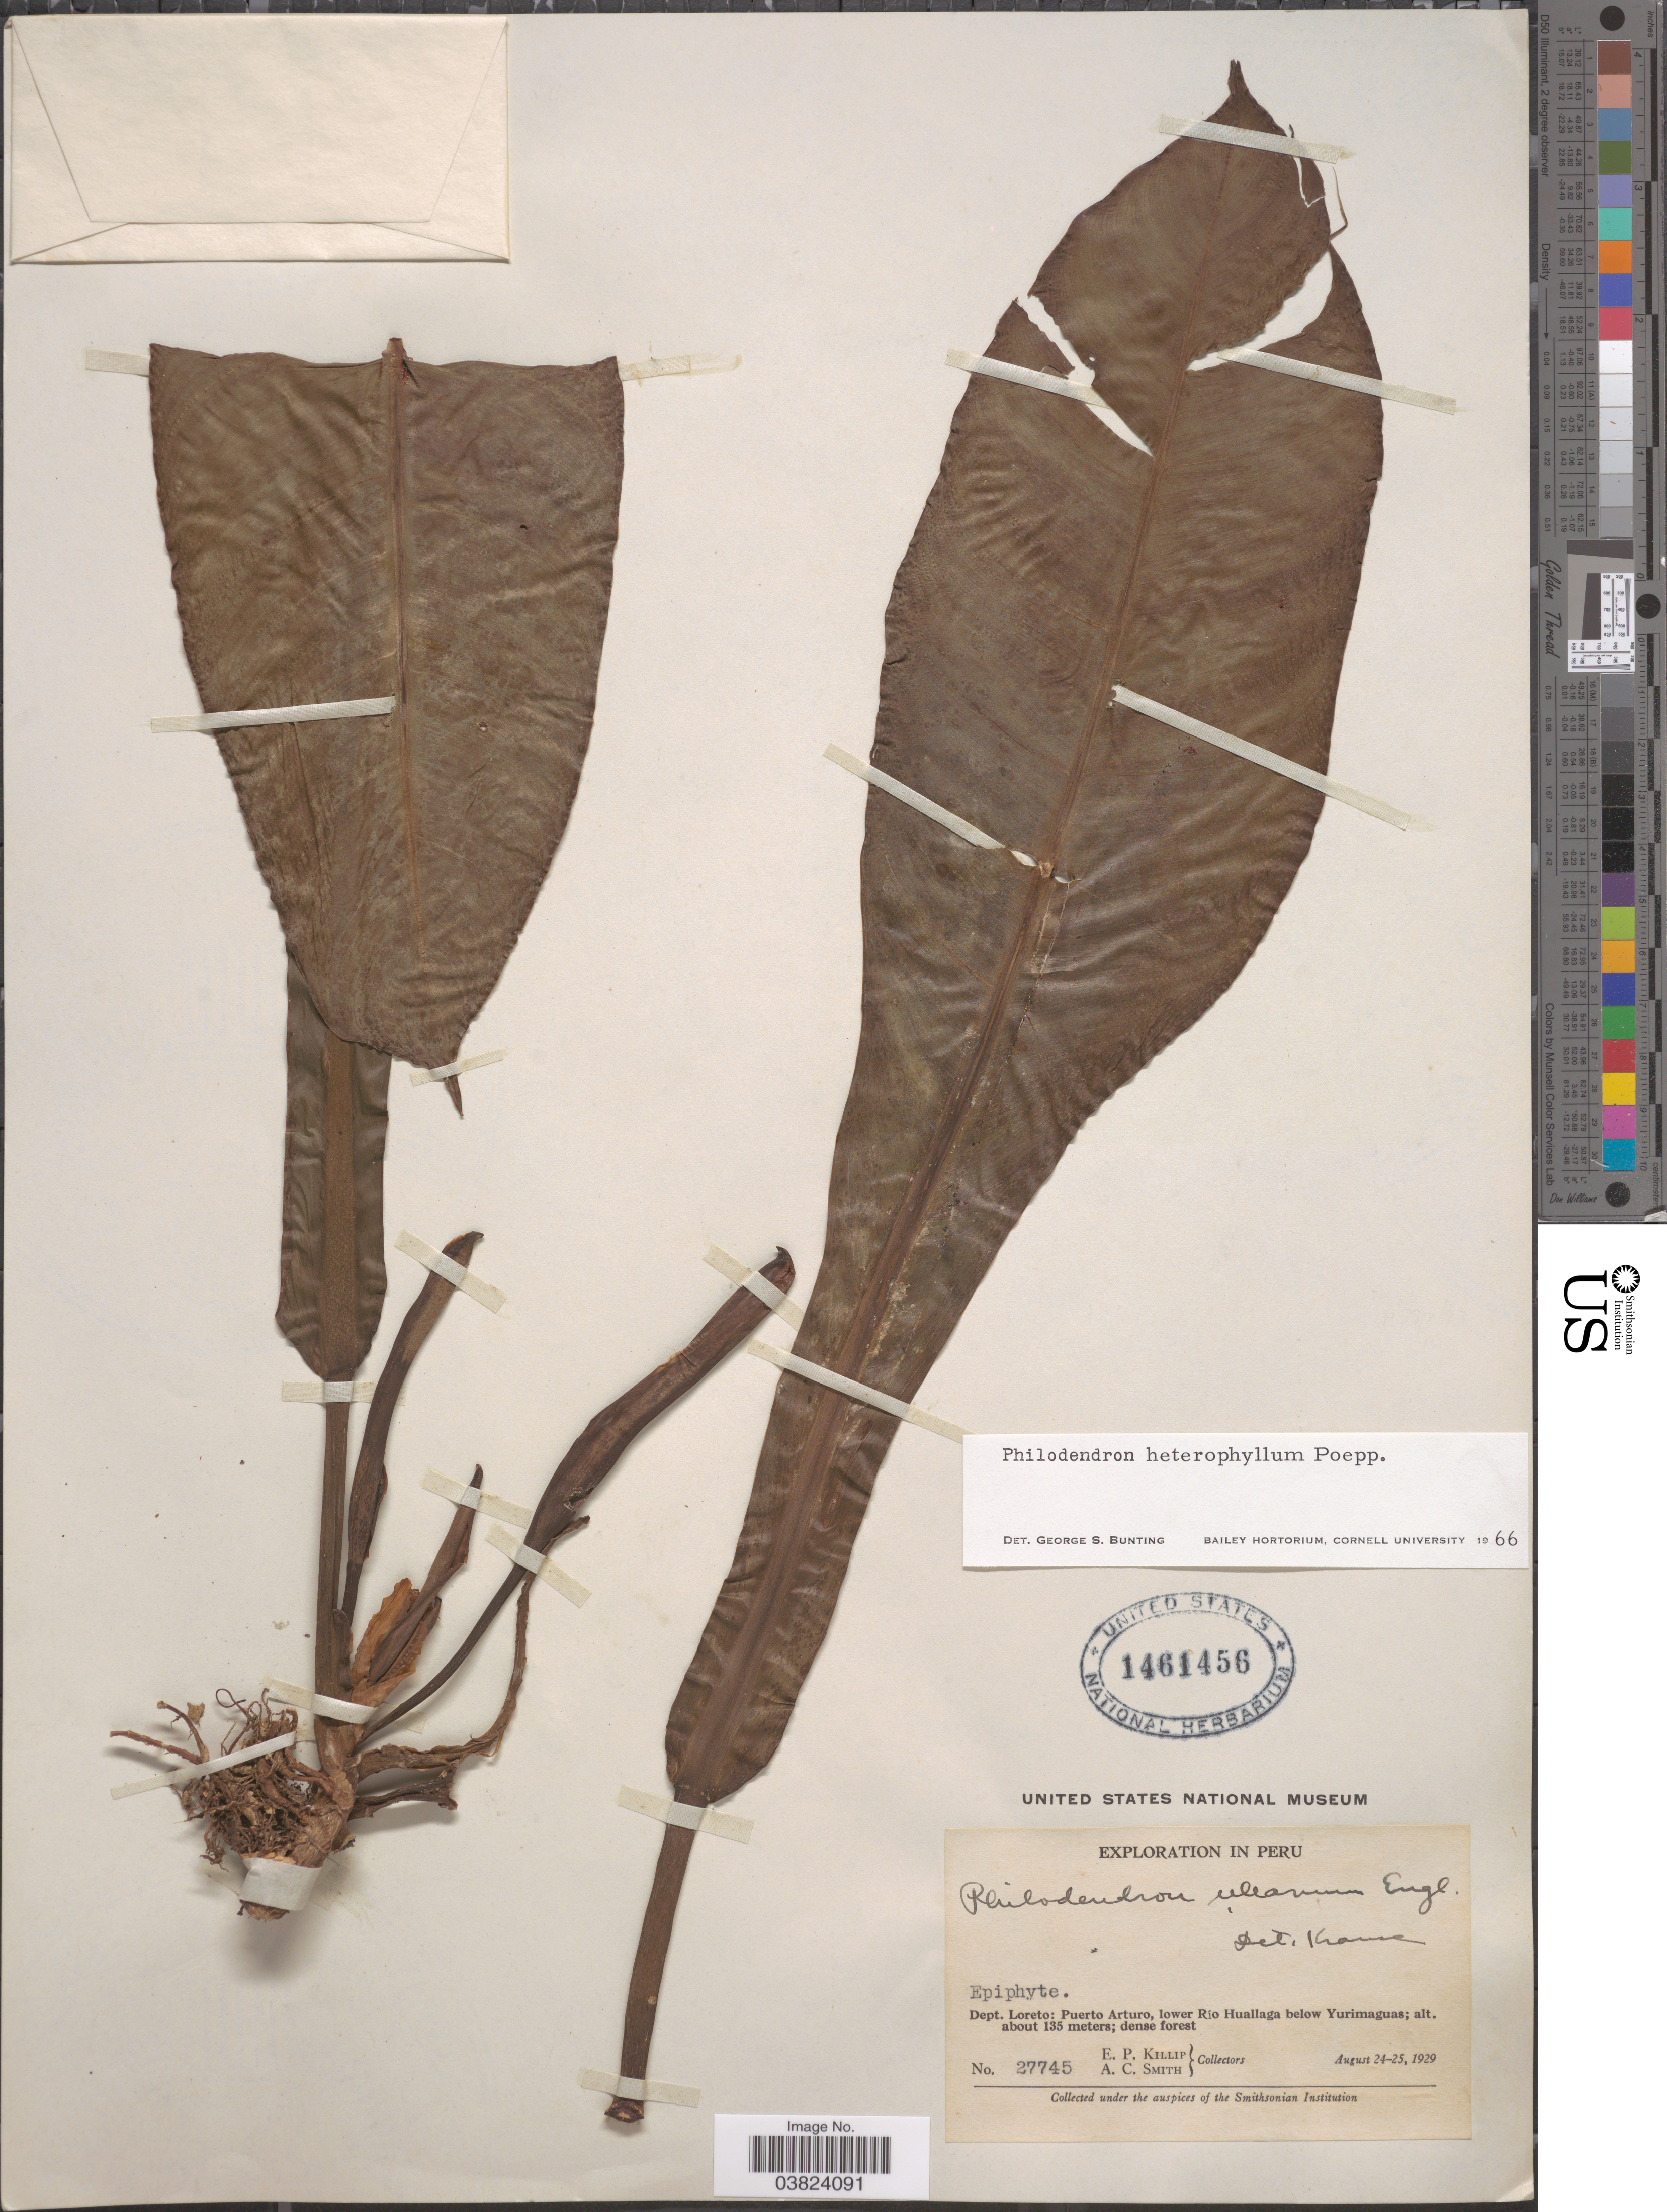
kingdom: Plantae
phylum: Tracheophyta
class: Liliopsida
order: Alismatales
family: Araceae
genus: Philodendron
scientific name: Philodendron heterophyllum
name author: Poepp.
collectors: E. P. Killip & A. C. Smith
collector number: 27745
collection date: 1929-08-24/1929-08-25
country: Peru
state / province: Loreto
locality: Dept. Loreto: Puerto Arturo, lower Río Huallaga below Yurimaguas.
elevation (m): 135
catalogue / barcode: US 1461456